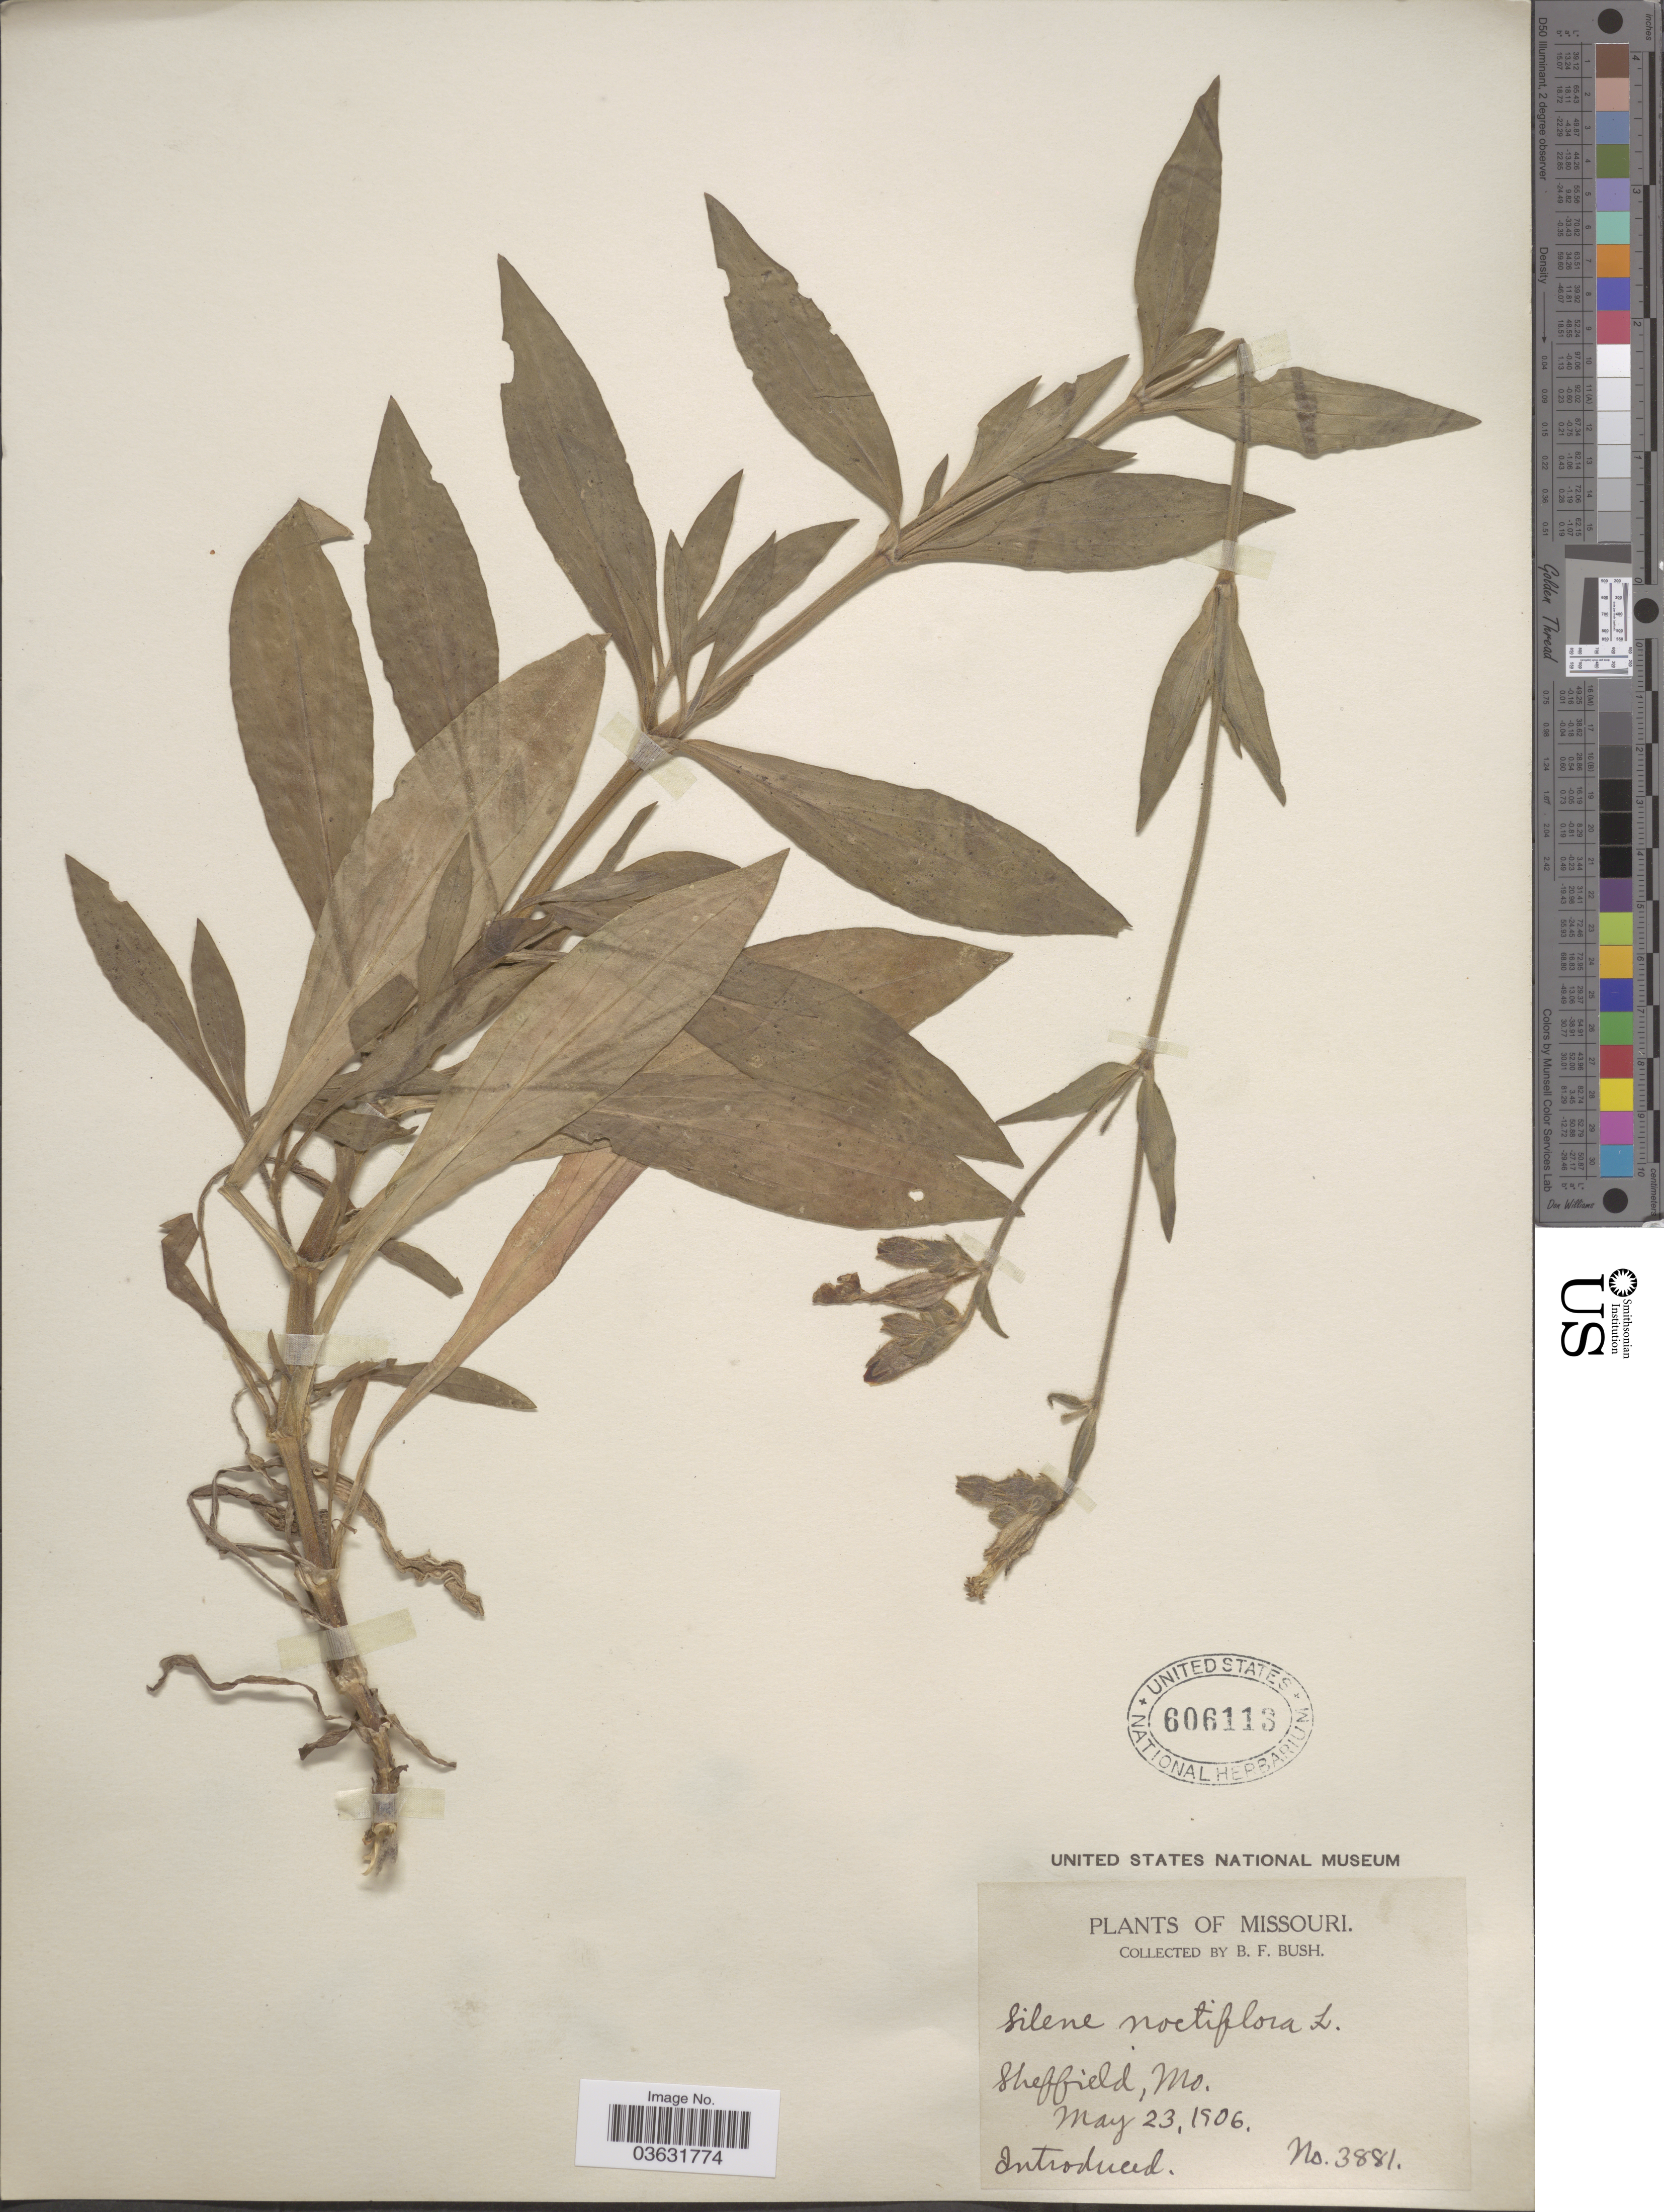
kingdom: Plantae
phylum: Tracheophyta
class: Magnoliopsida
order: Caryophyllales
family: Caryophyllaceae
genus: Silene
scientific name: Silene noctiflora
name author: L.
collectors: B. F. Bush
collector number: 3881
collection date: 1906-05-23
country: United States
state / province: Missouri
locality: Sheffield.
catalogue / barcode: US 606113